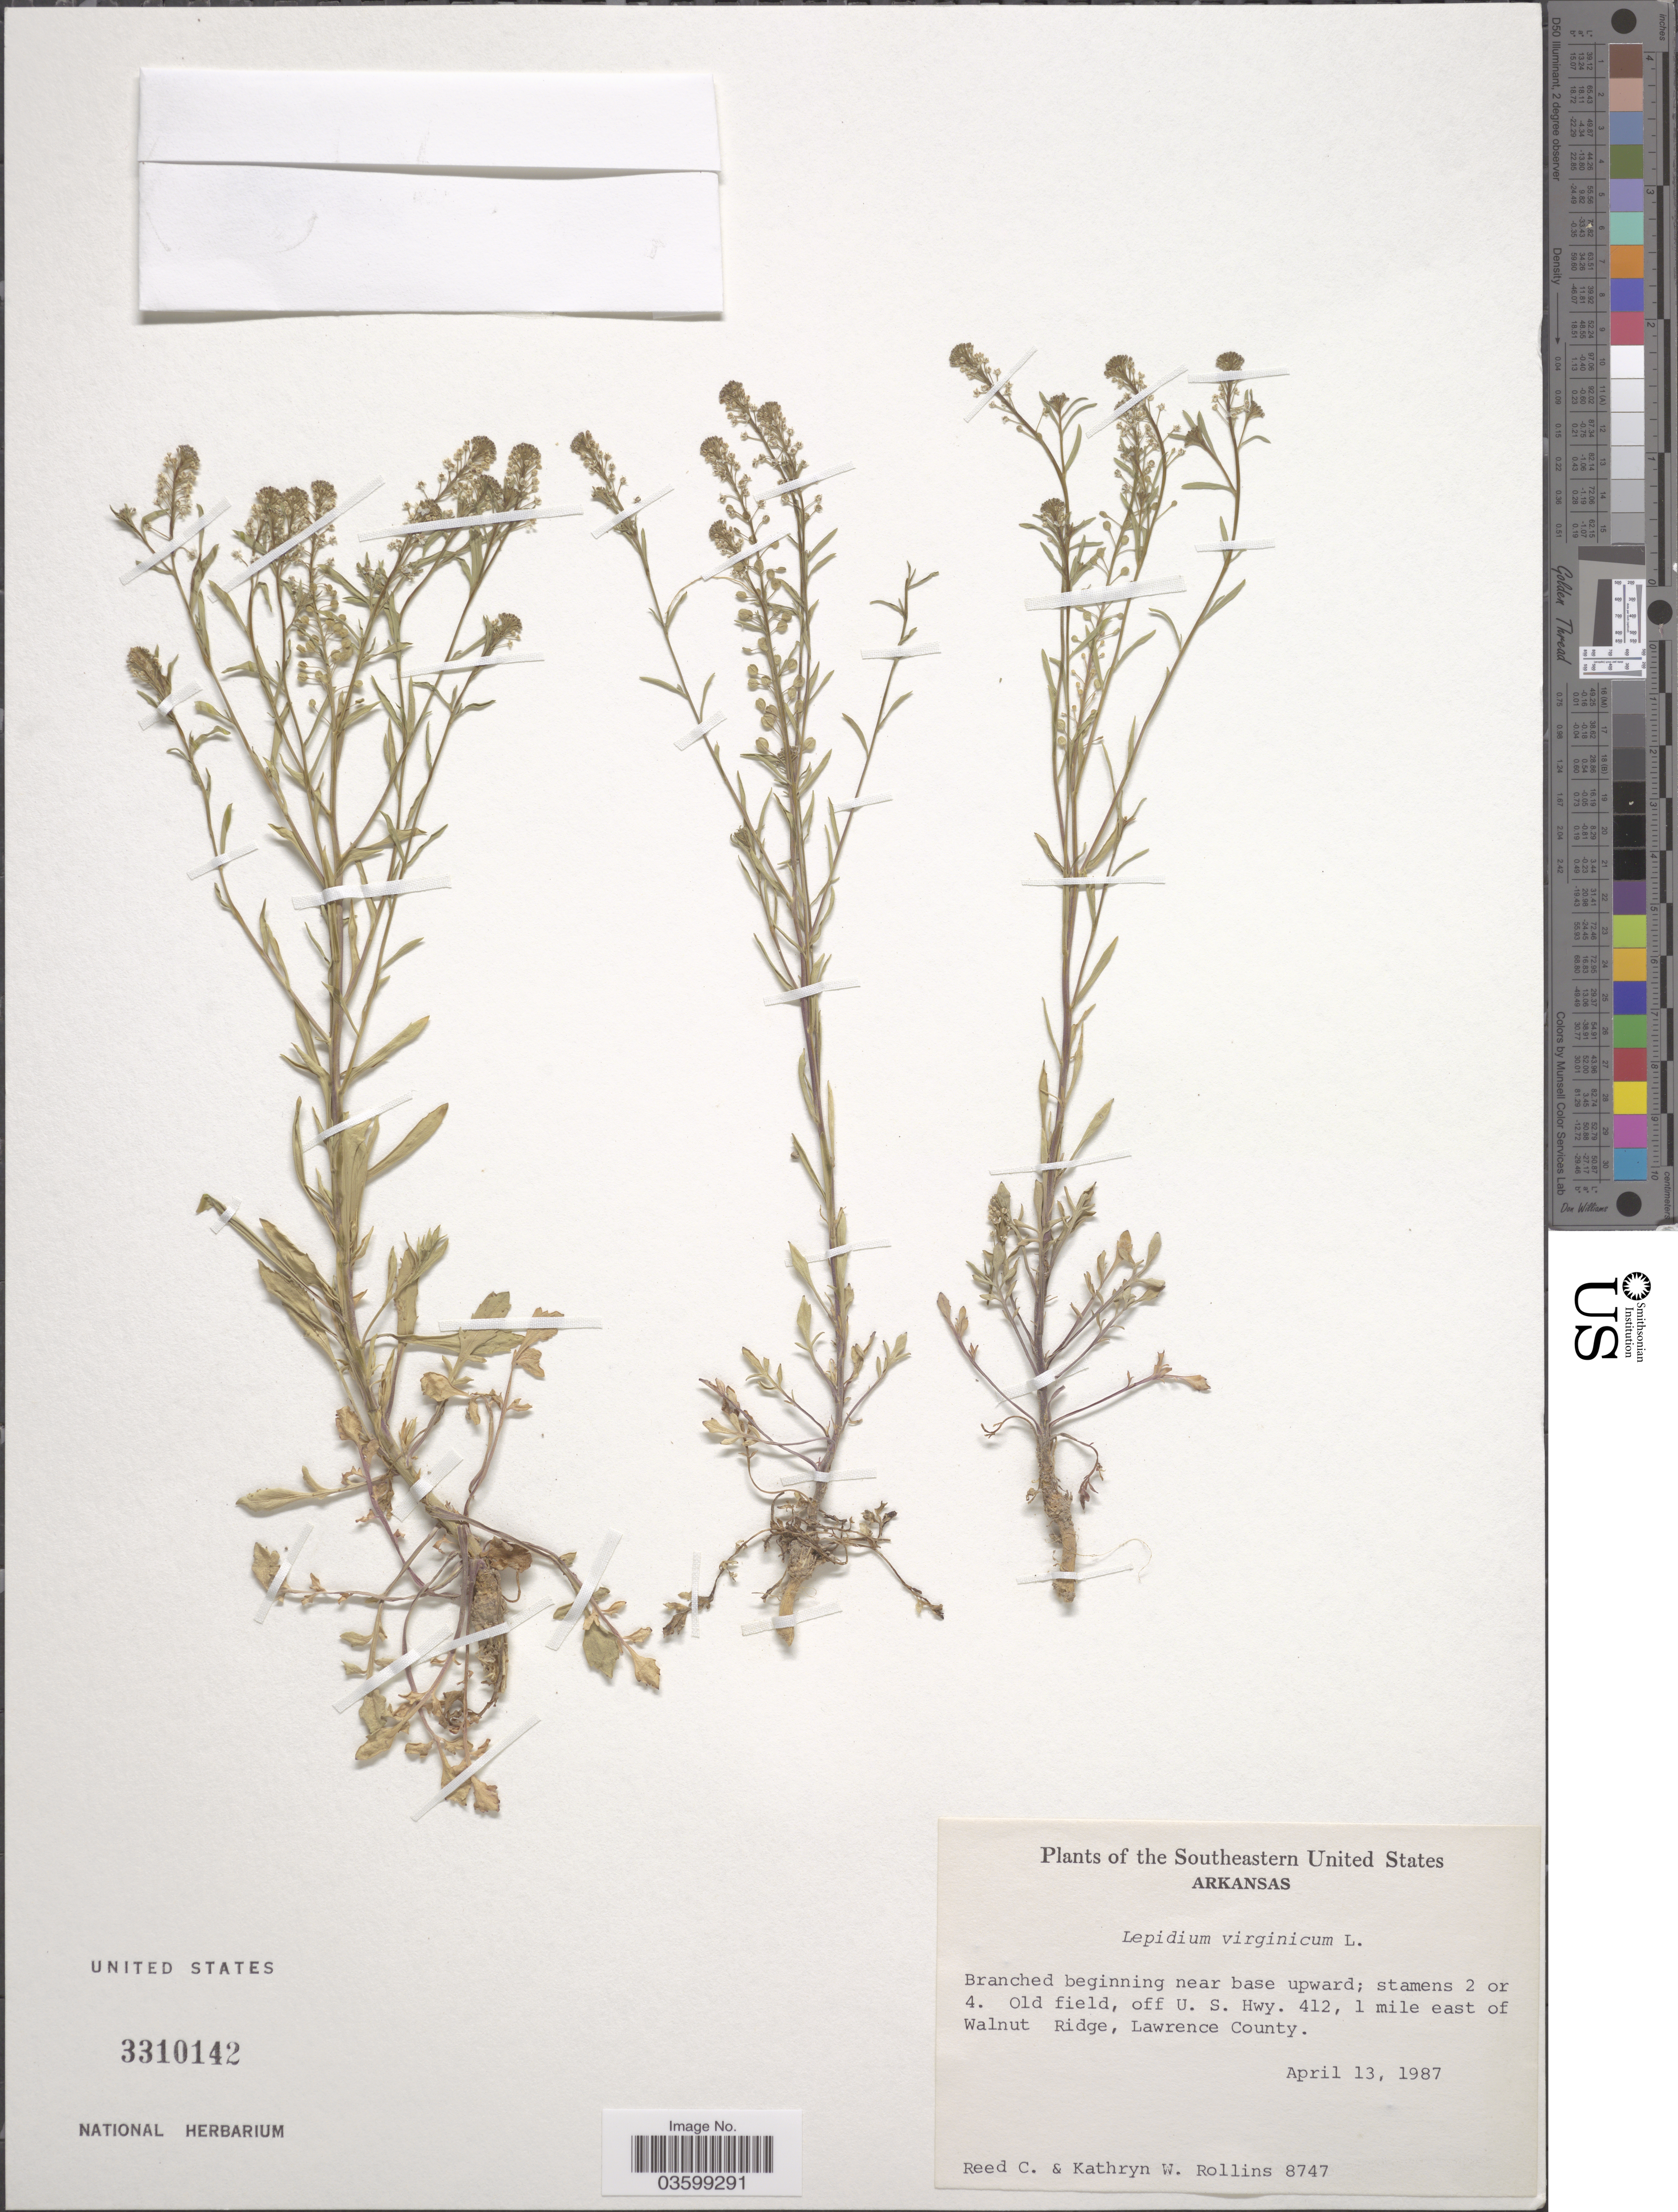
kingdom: Plantae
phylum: Tracheophyta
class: Magnoliopsida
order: Brassicales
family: Brassicaceae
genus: Lepidium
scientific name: Lepidium virginicum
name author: L.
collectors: R. C. Rollins & K. W. Rollins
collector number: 8747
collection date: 1987-04-13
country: United States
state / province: Arkansas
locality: Southeastern United States. Old, field, off U. S. Hwy. 412, 1 mile east of Walnut Ridge, Lawrence County.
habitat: old field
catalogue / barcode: US 3310142